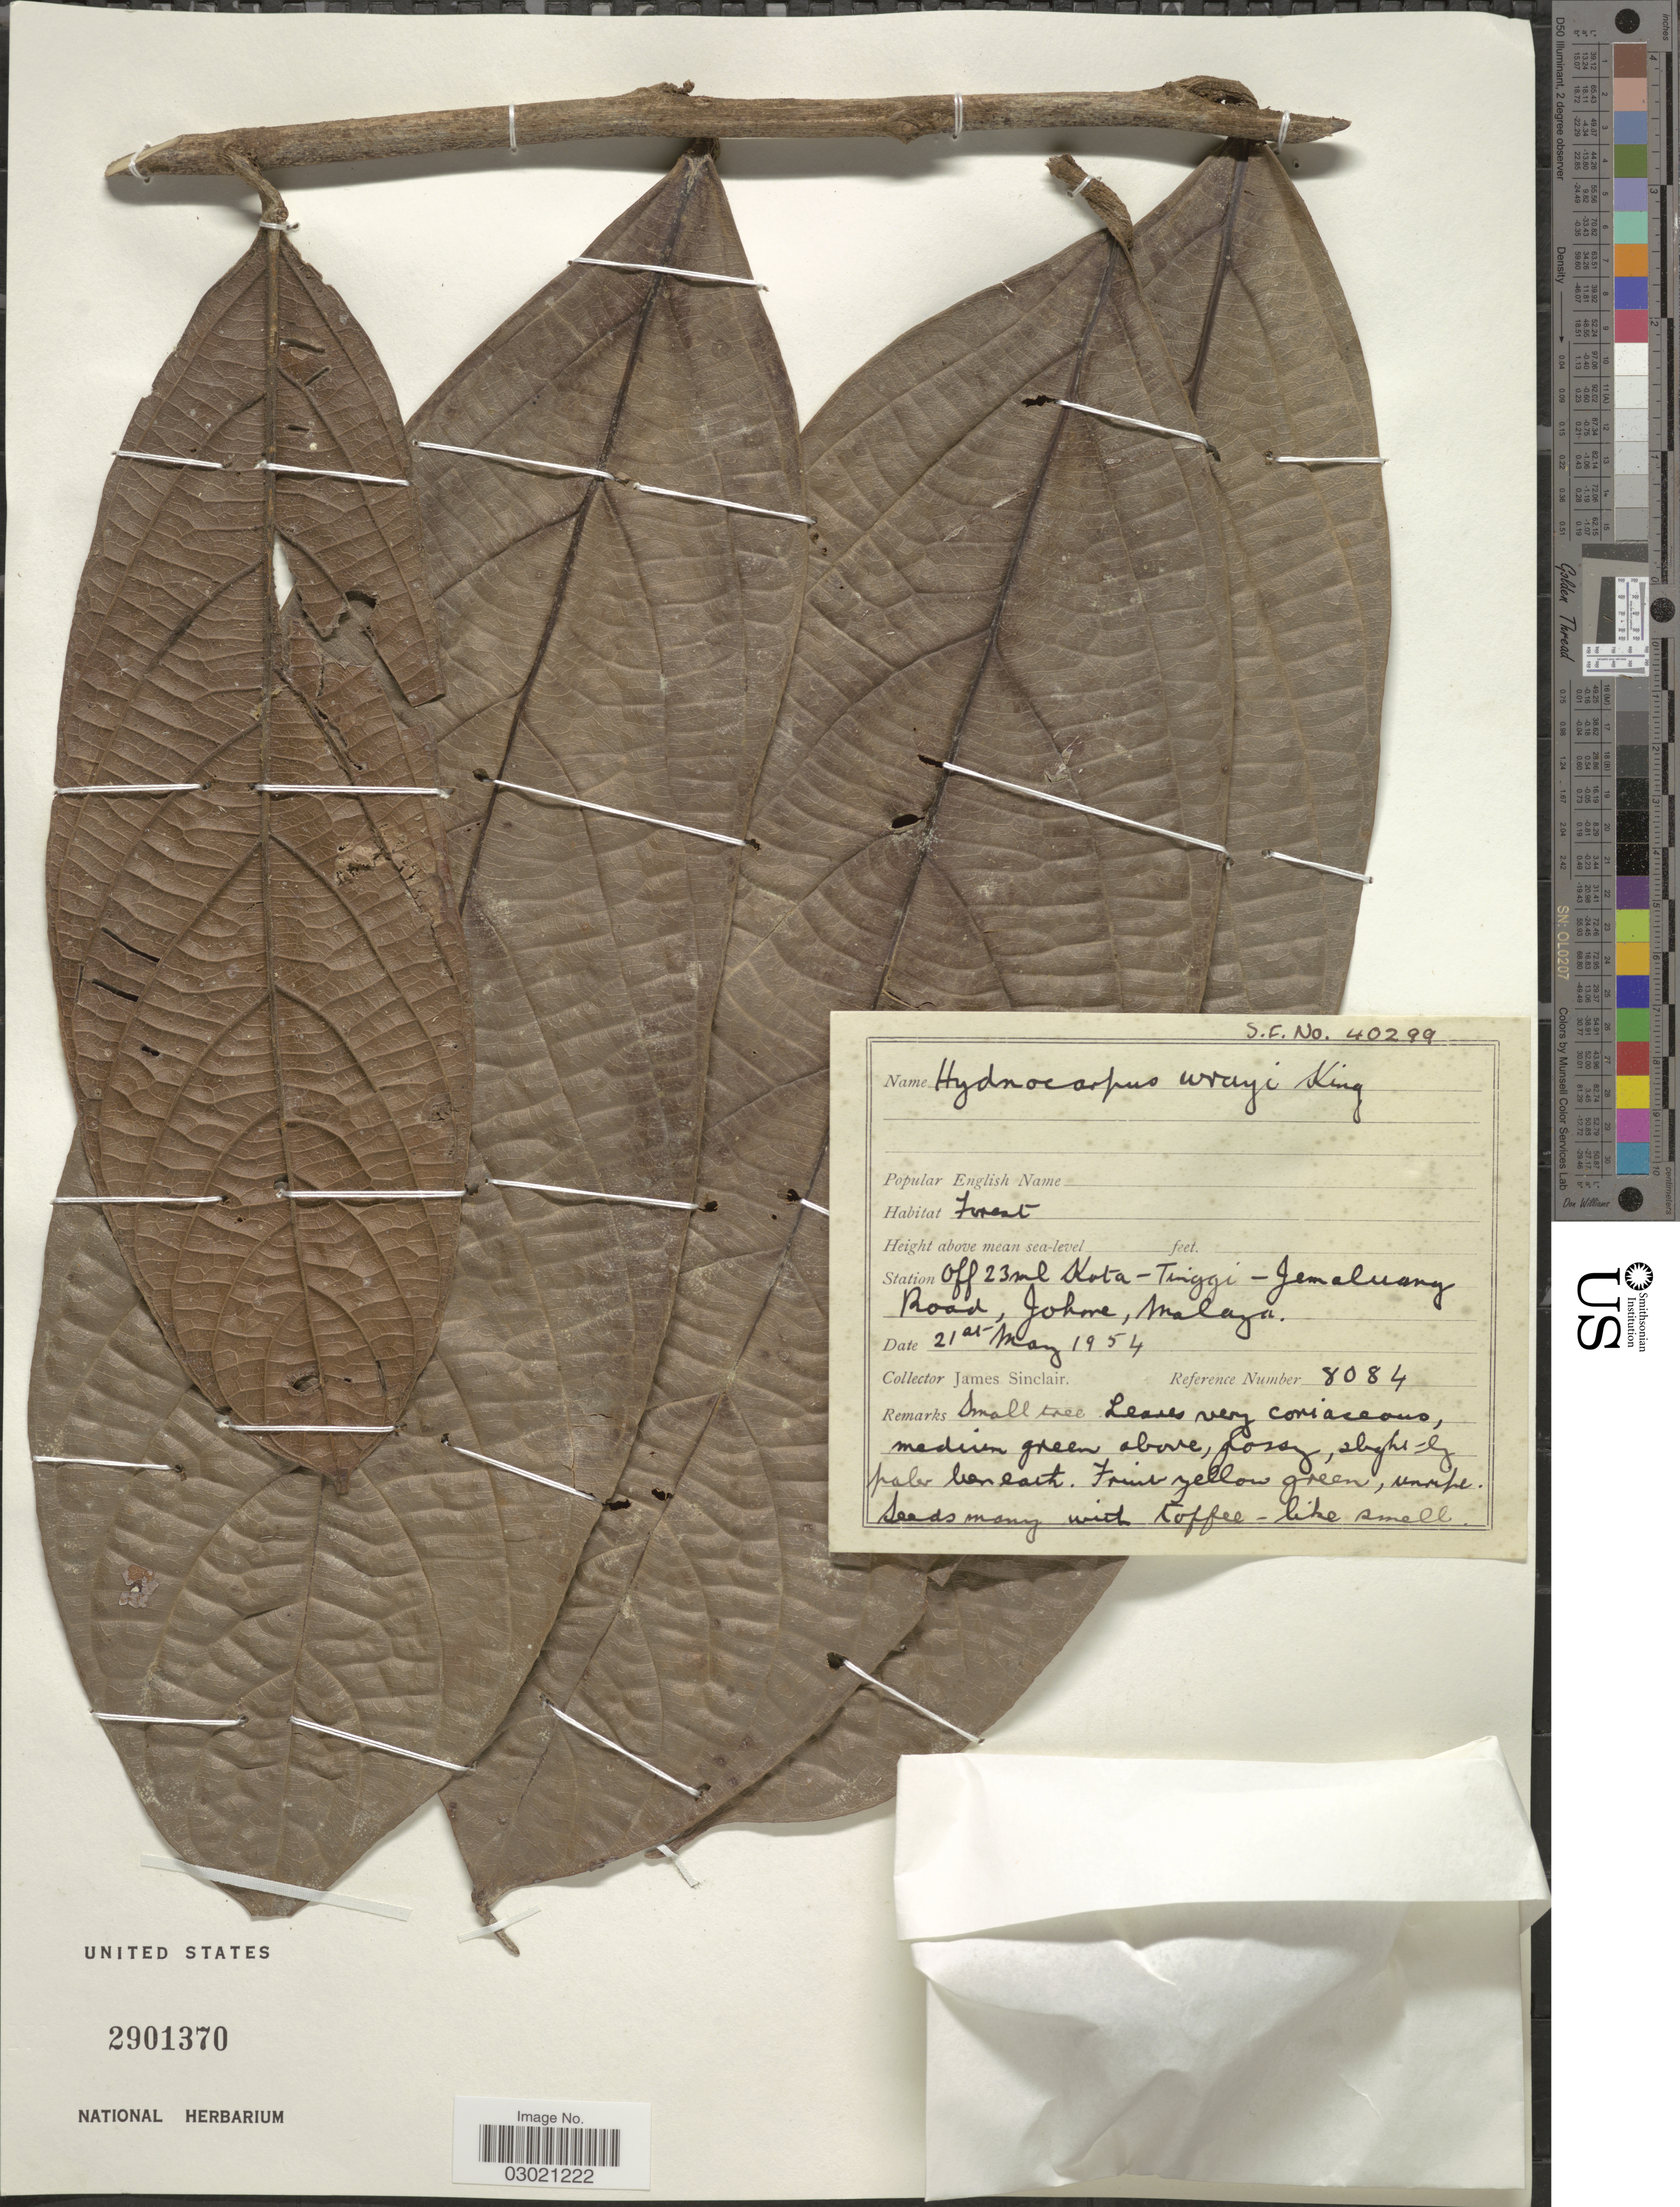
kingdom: Plantae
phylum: Tracheophyta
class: Magnoliopsida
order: Malpighiales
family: Medusagynaceae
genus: Medusagyne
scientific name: Medusagyne wrayi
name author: King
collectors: J. Sinclair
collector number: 8084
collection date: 1954-05-21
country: Malaysia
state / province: Johor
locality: Station off 23ml Kota-Tinggi-Jemaluang Road, Johore, Malaya.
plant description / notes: Check taxonomy record; recorded as Medusagyne wrayi King (name not found) but annotated as Hydnocarpus wrayi King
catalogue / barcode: US 2901370